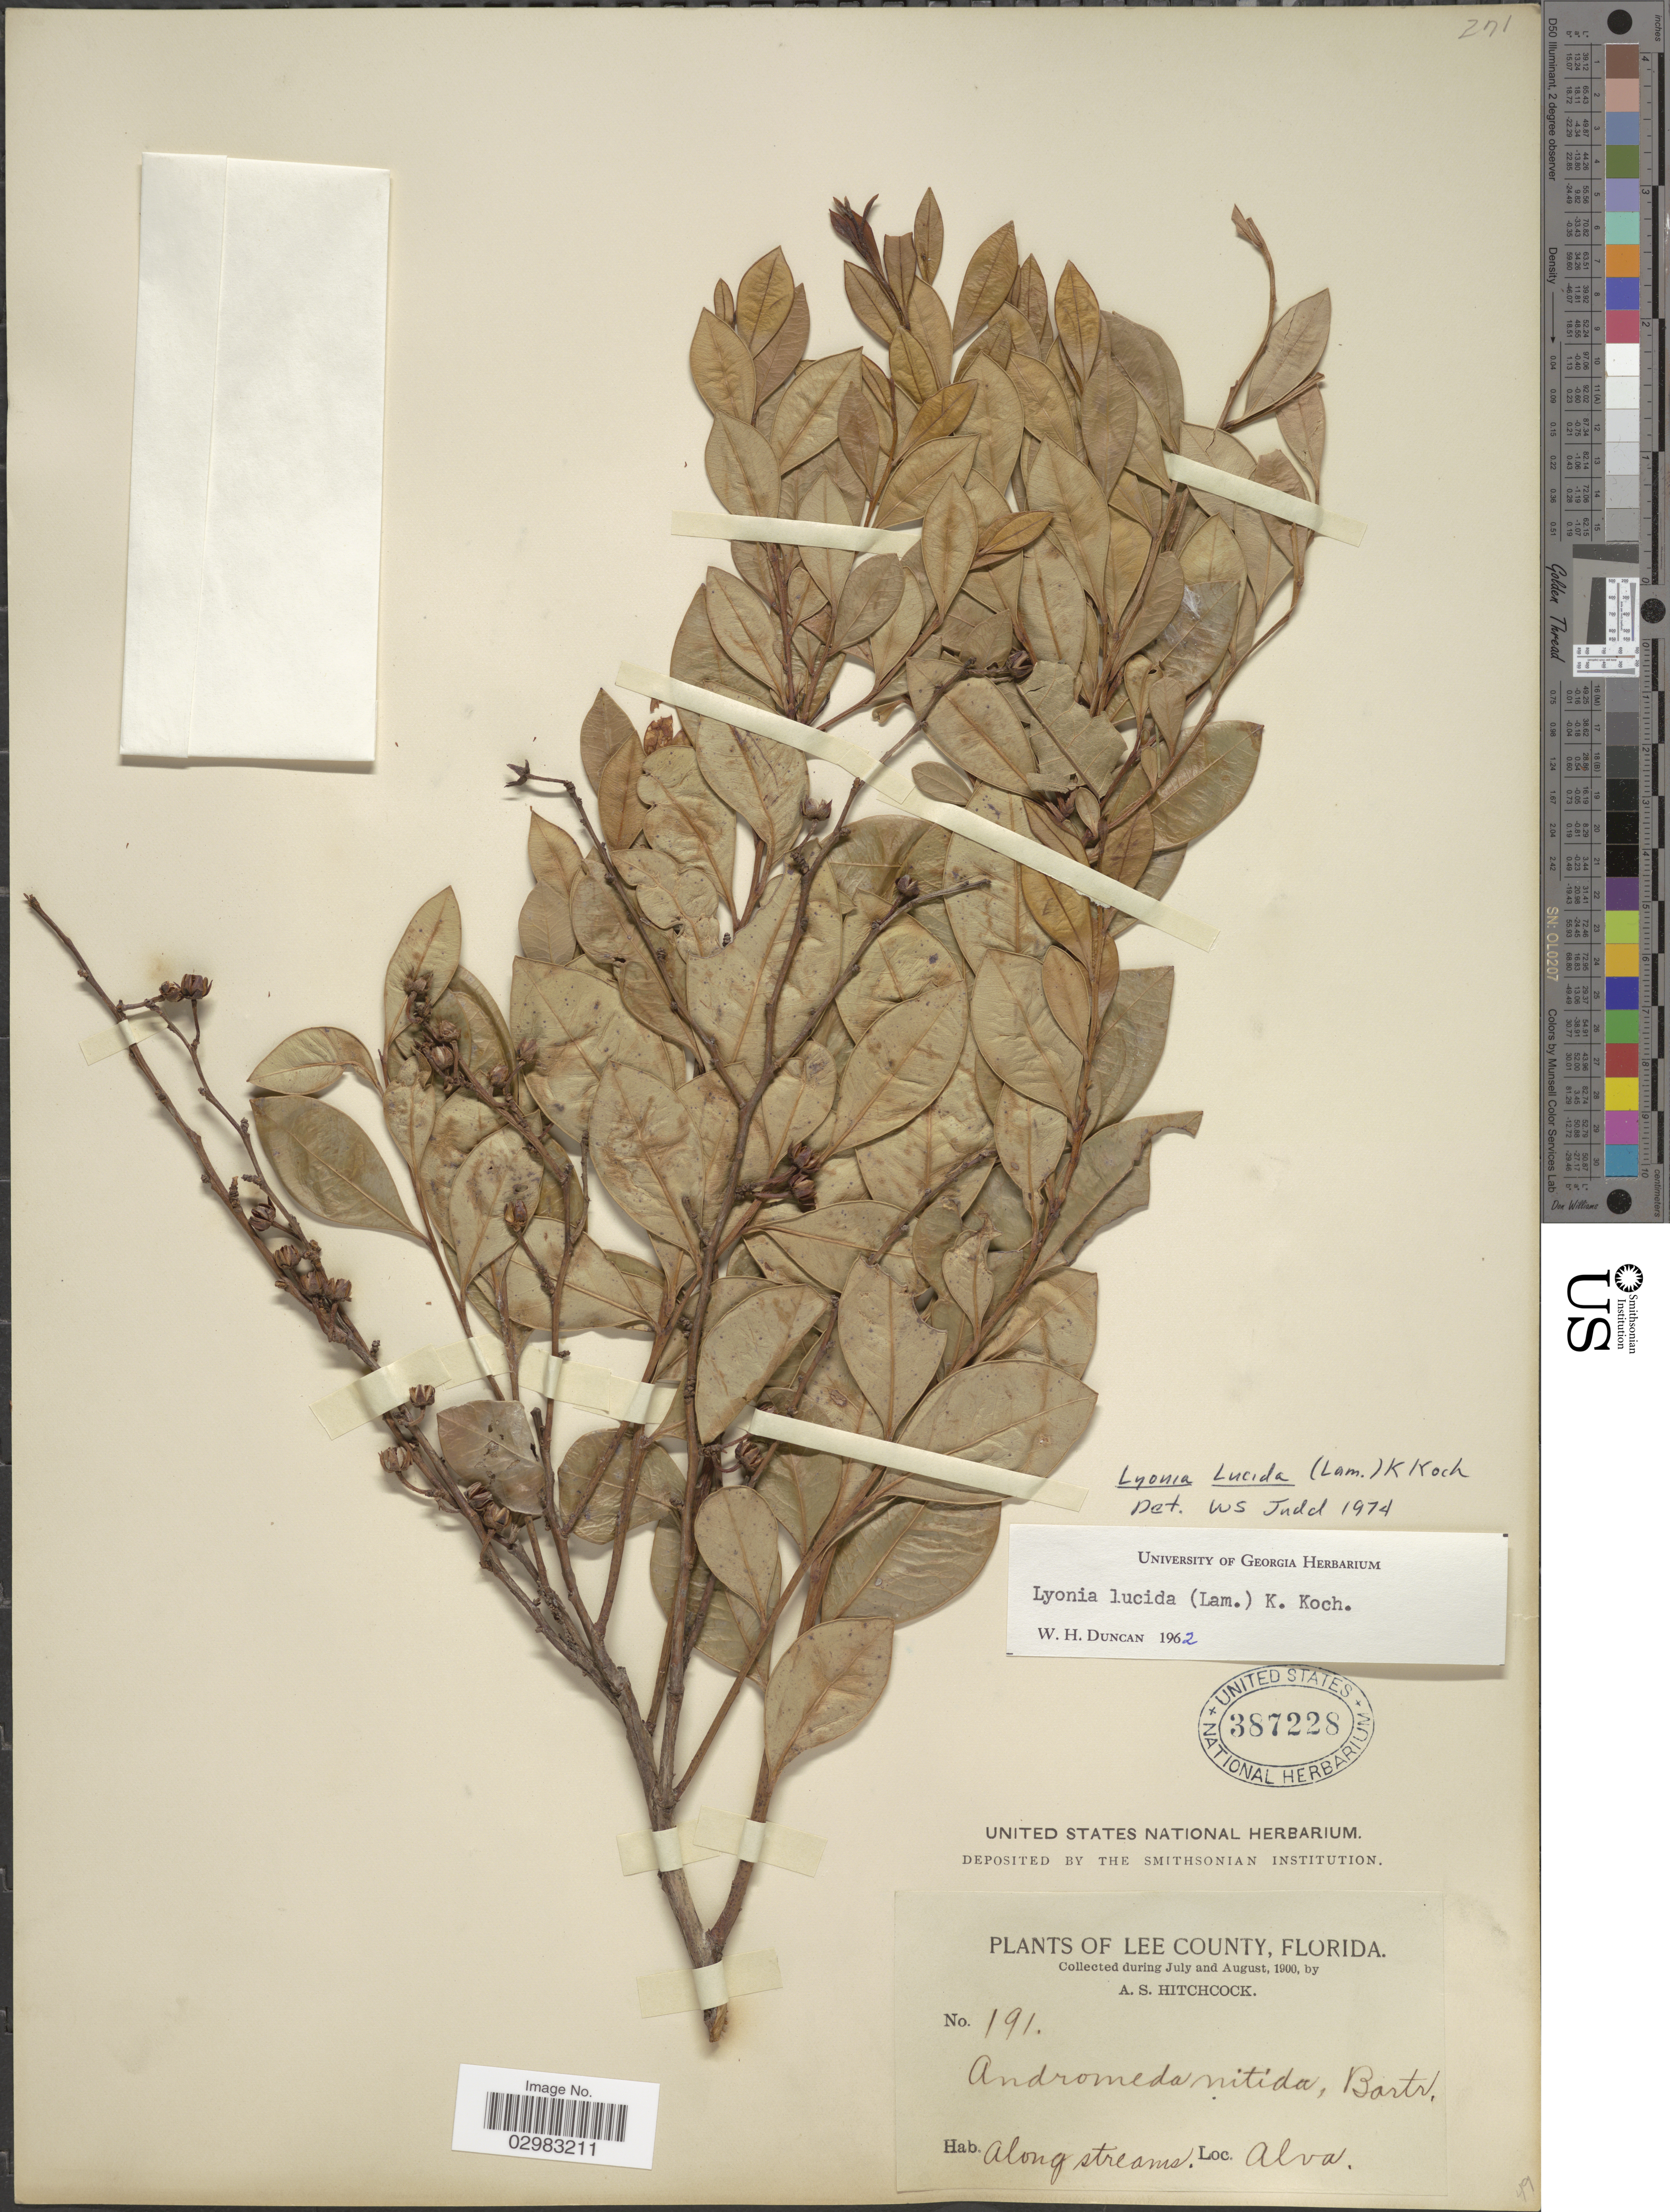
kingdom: Plantae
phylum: Tracheophyta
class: Magnoliopsida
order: Ericales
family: Ericaceae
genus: Lyonia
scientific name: Lyonia lucida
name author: K. Koch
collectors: A. S. Hitchcock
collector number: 191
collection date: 1900-07/1900-08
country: United States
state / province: Florida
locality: Lee County. Alva.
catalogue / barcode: US 387228